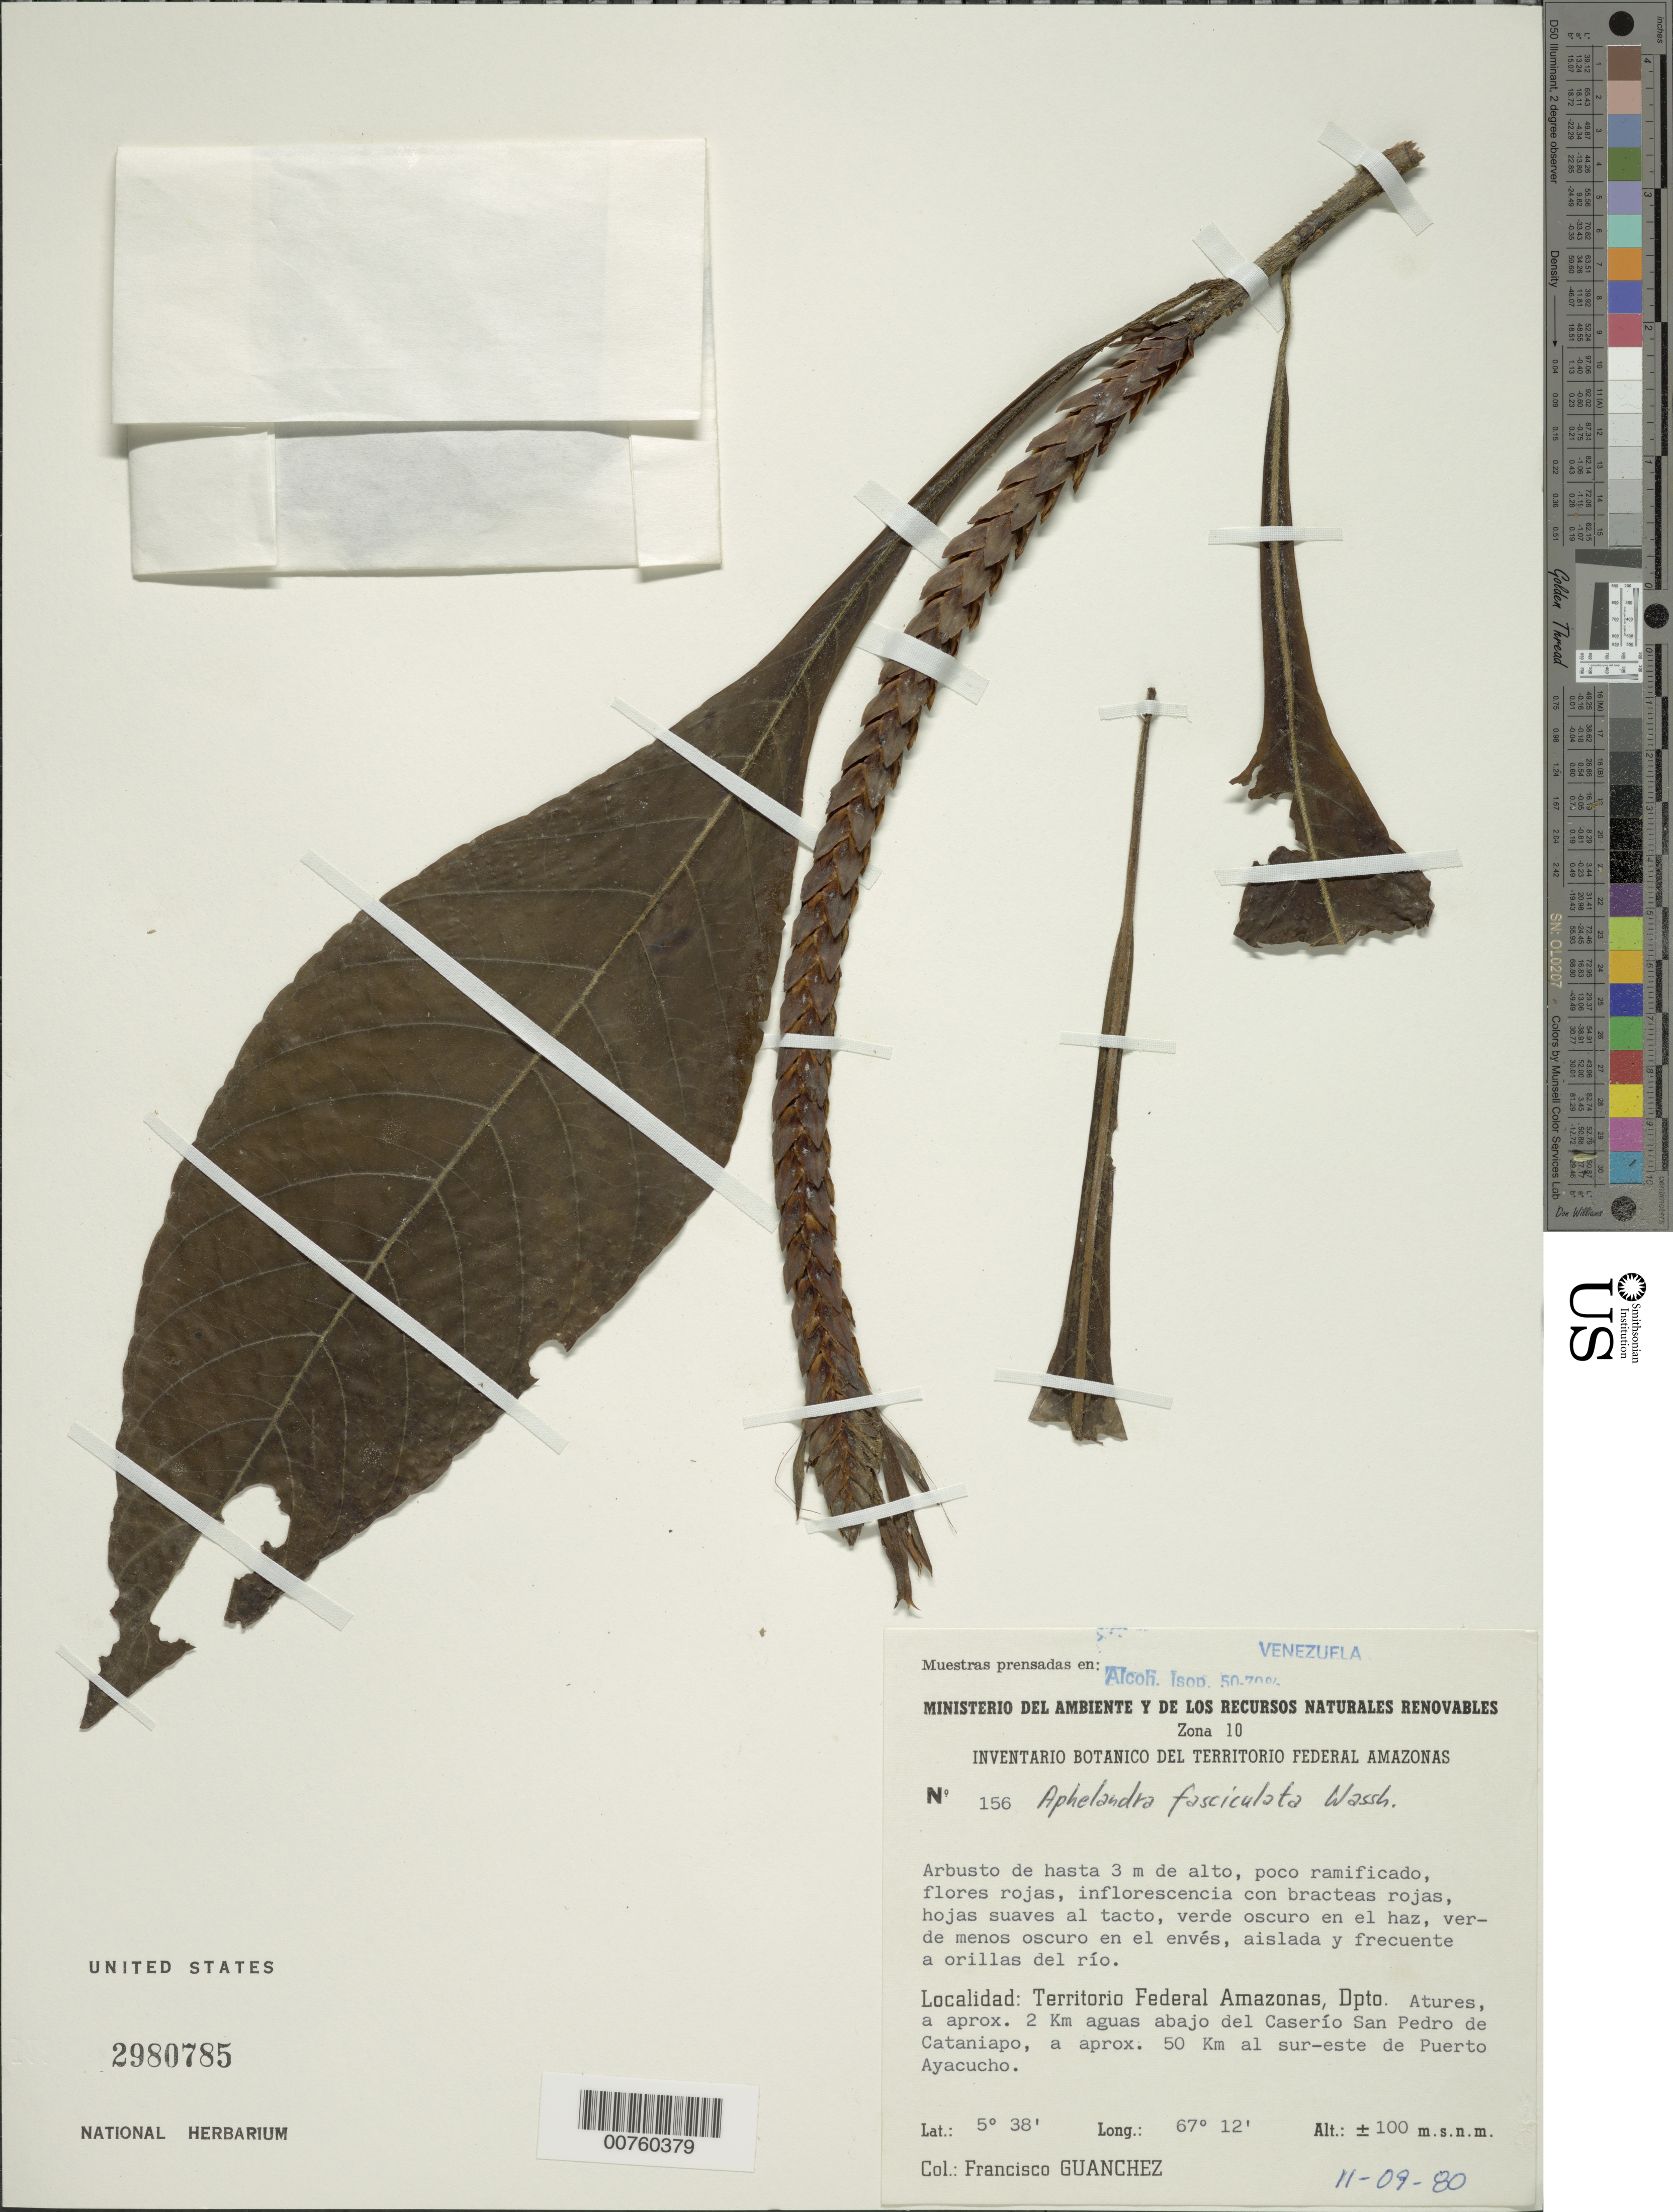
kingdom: Plantae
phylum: Tracheophyta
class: Magnoliopsida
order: Lamiales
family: Acanthaceae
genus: Aphelandra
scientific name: Aphelandra fasciculata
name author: Wassh.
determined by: Wasshausen, Dieter C., (BOT), Smithsonian Institution - National Museum of Natural History (UNITED STATES)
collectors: F. Guánchez M.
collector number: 156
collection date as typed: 9-Nov-80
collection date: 1980-11-09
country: Venezuela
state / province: Amazonas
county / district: Atures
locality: Caserío San Pedro de Cataniapo, aprox. 2 km aguas abajo, a aprox. 50 km al sur-este de Puerto Ayacucho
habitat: Orillas del río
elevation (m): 100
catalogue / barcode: US 2980785